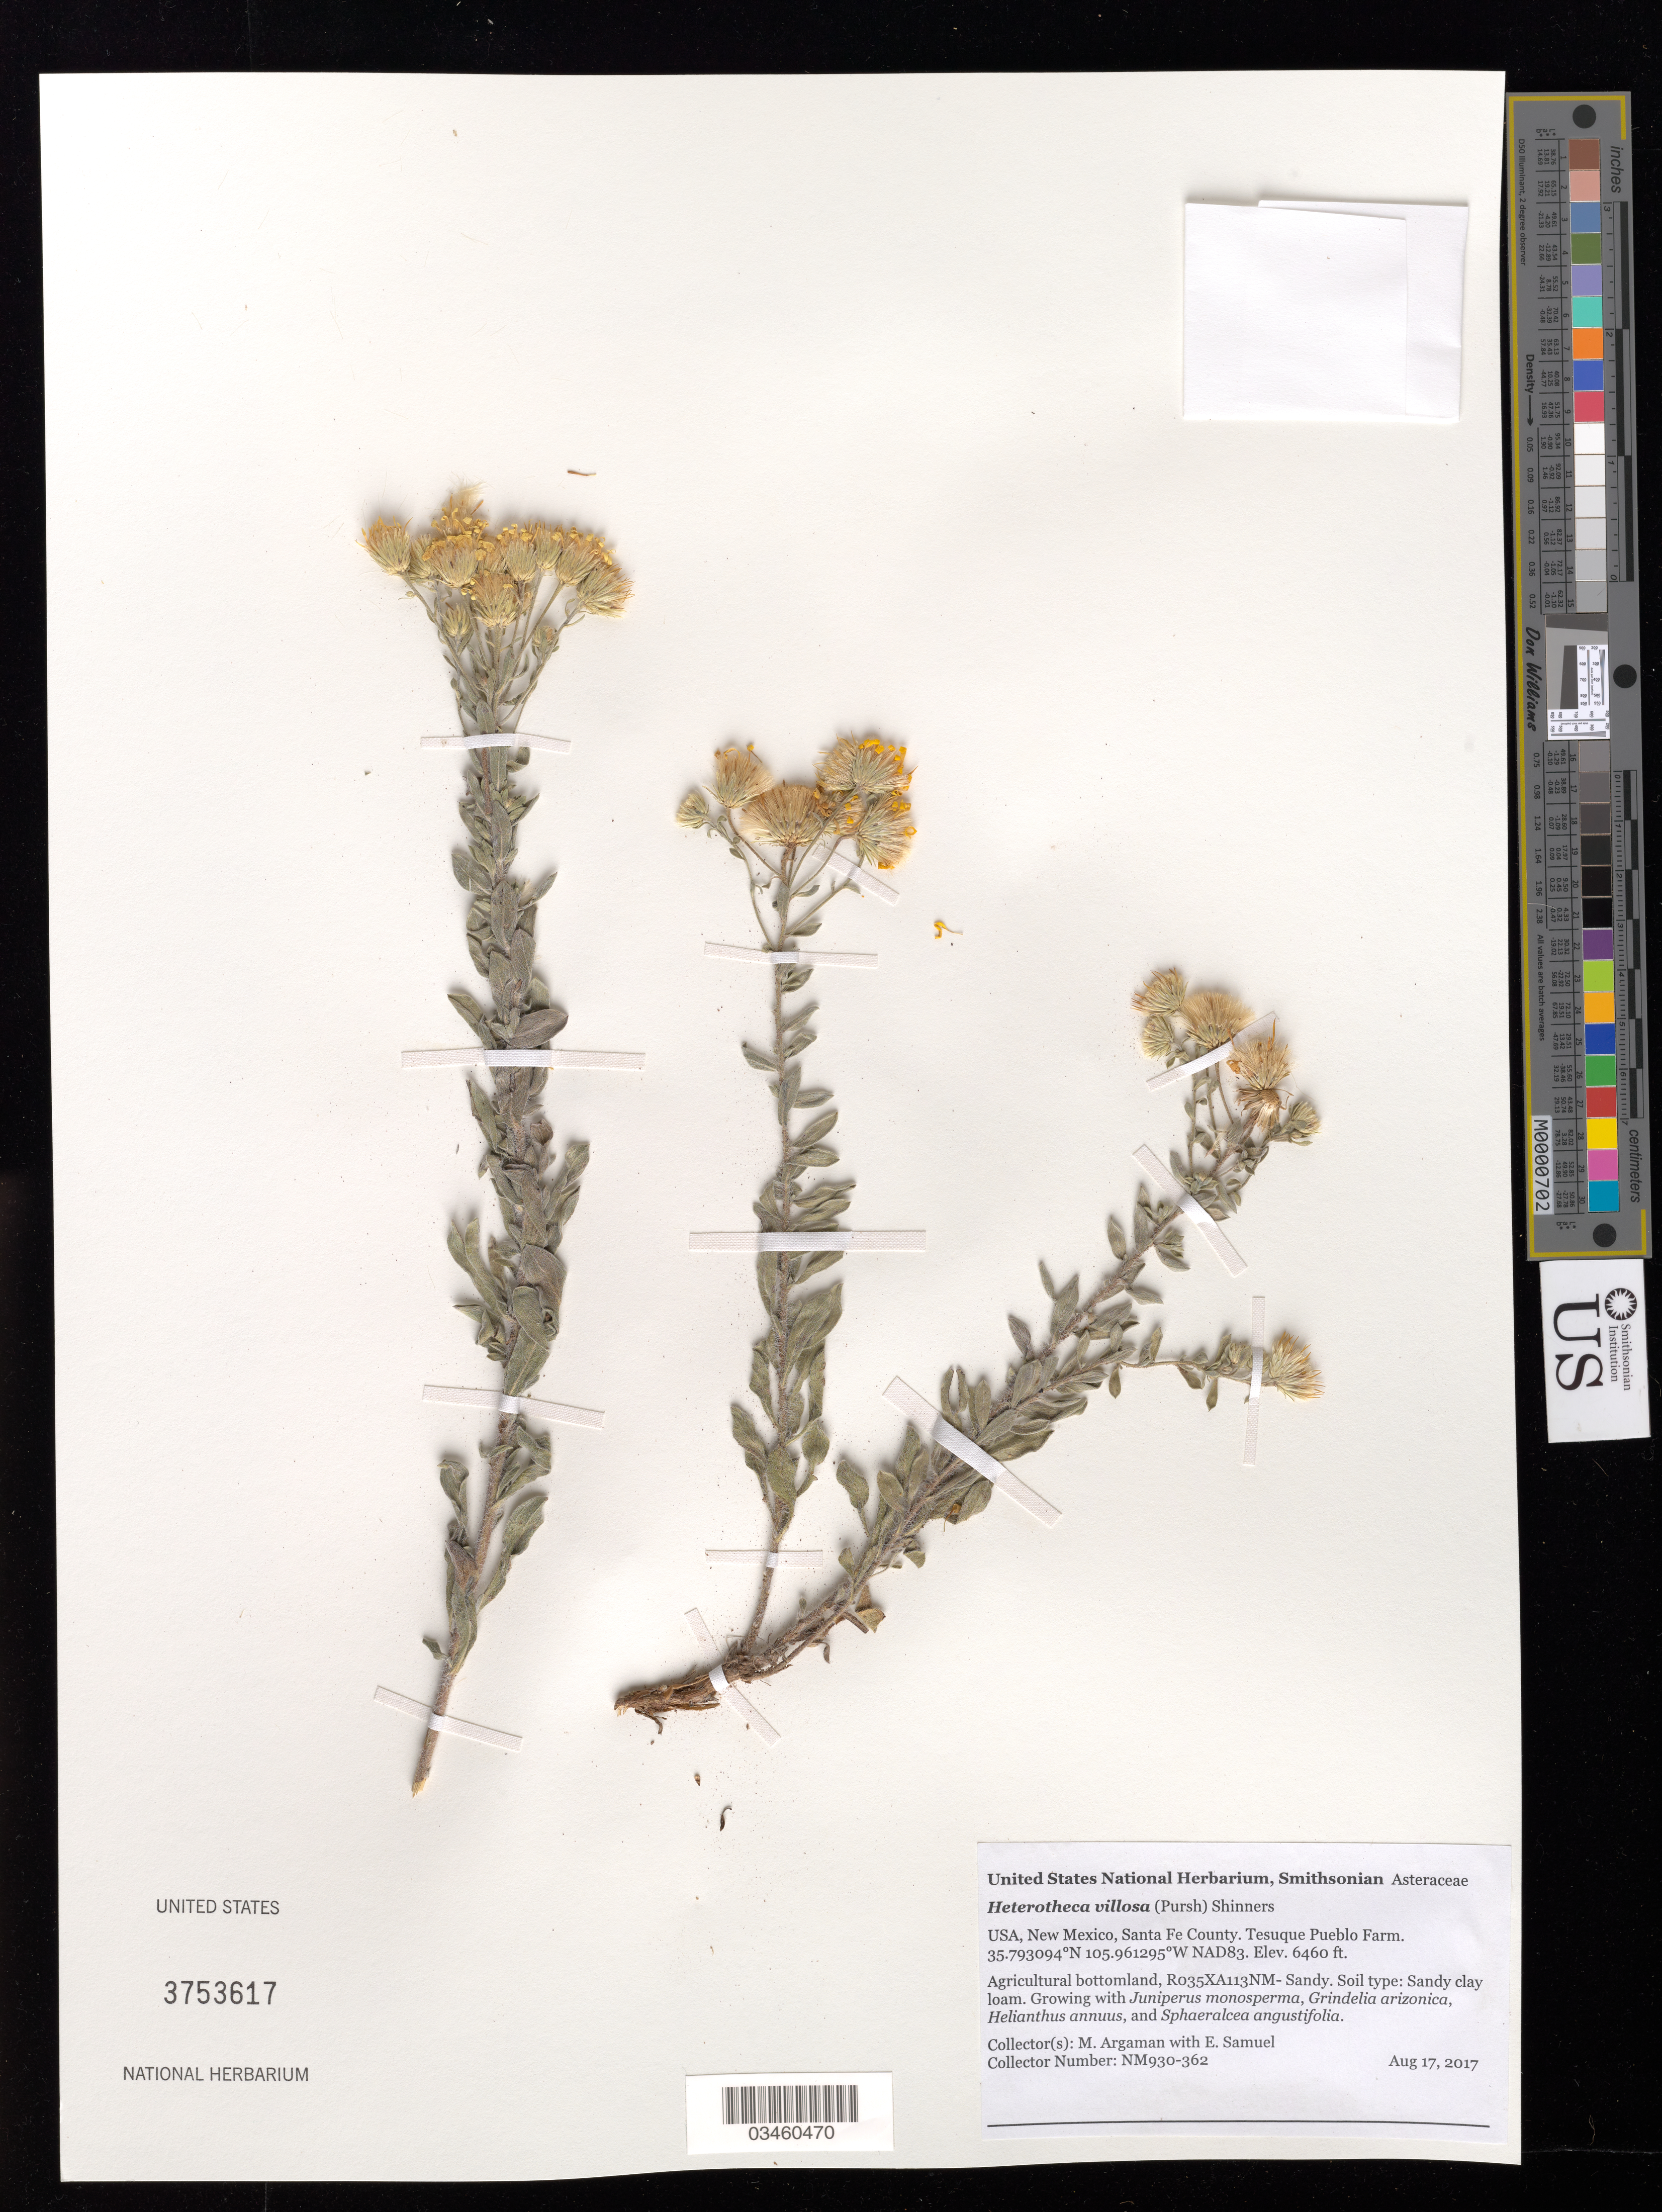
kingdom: Plantae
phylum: Tracheophyta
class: Magnoliopsida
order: Asterales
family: Asteraceae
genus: Heterotheca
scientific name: Heterotheca villosa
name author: (Pursh) Shinners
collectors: M. Argaman & E. Samuel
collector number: NM930-362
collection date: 2017-08-17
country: United States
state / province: New Mexico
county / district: Santa Fe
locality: Tesuque Pueblo Farm.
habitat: R035XA113NM- Sandy clay loam. Agricultural bottomland.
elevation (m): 1969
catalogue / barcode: US 3753617